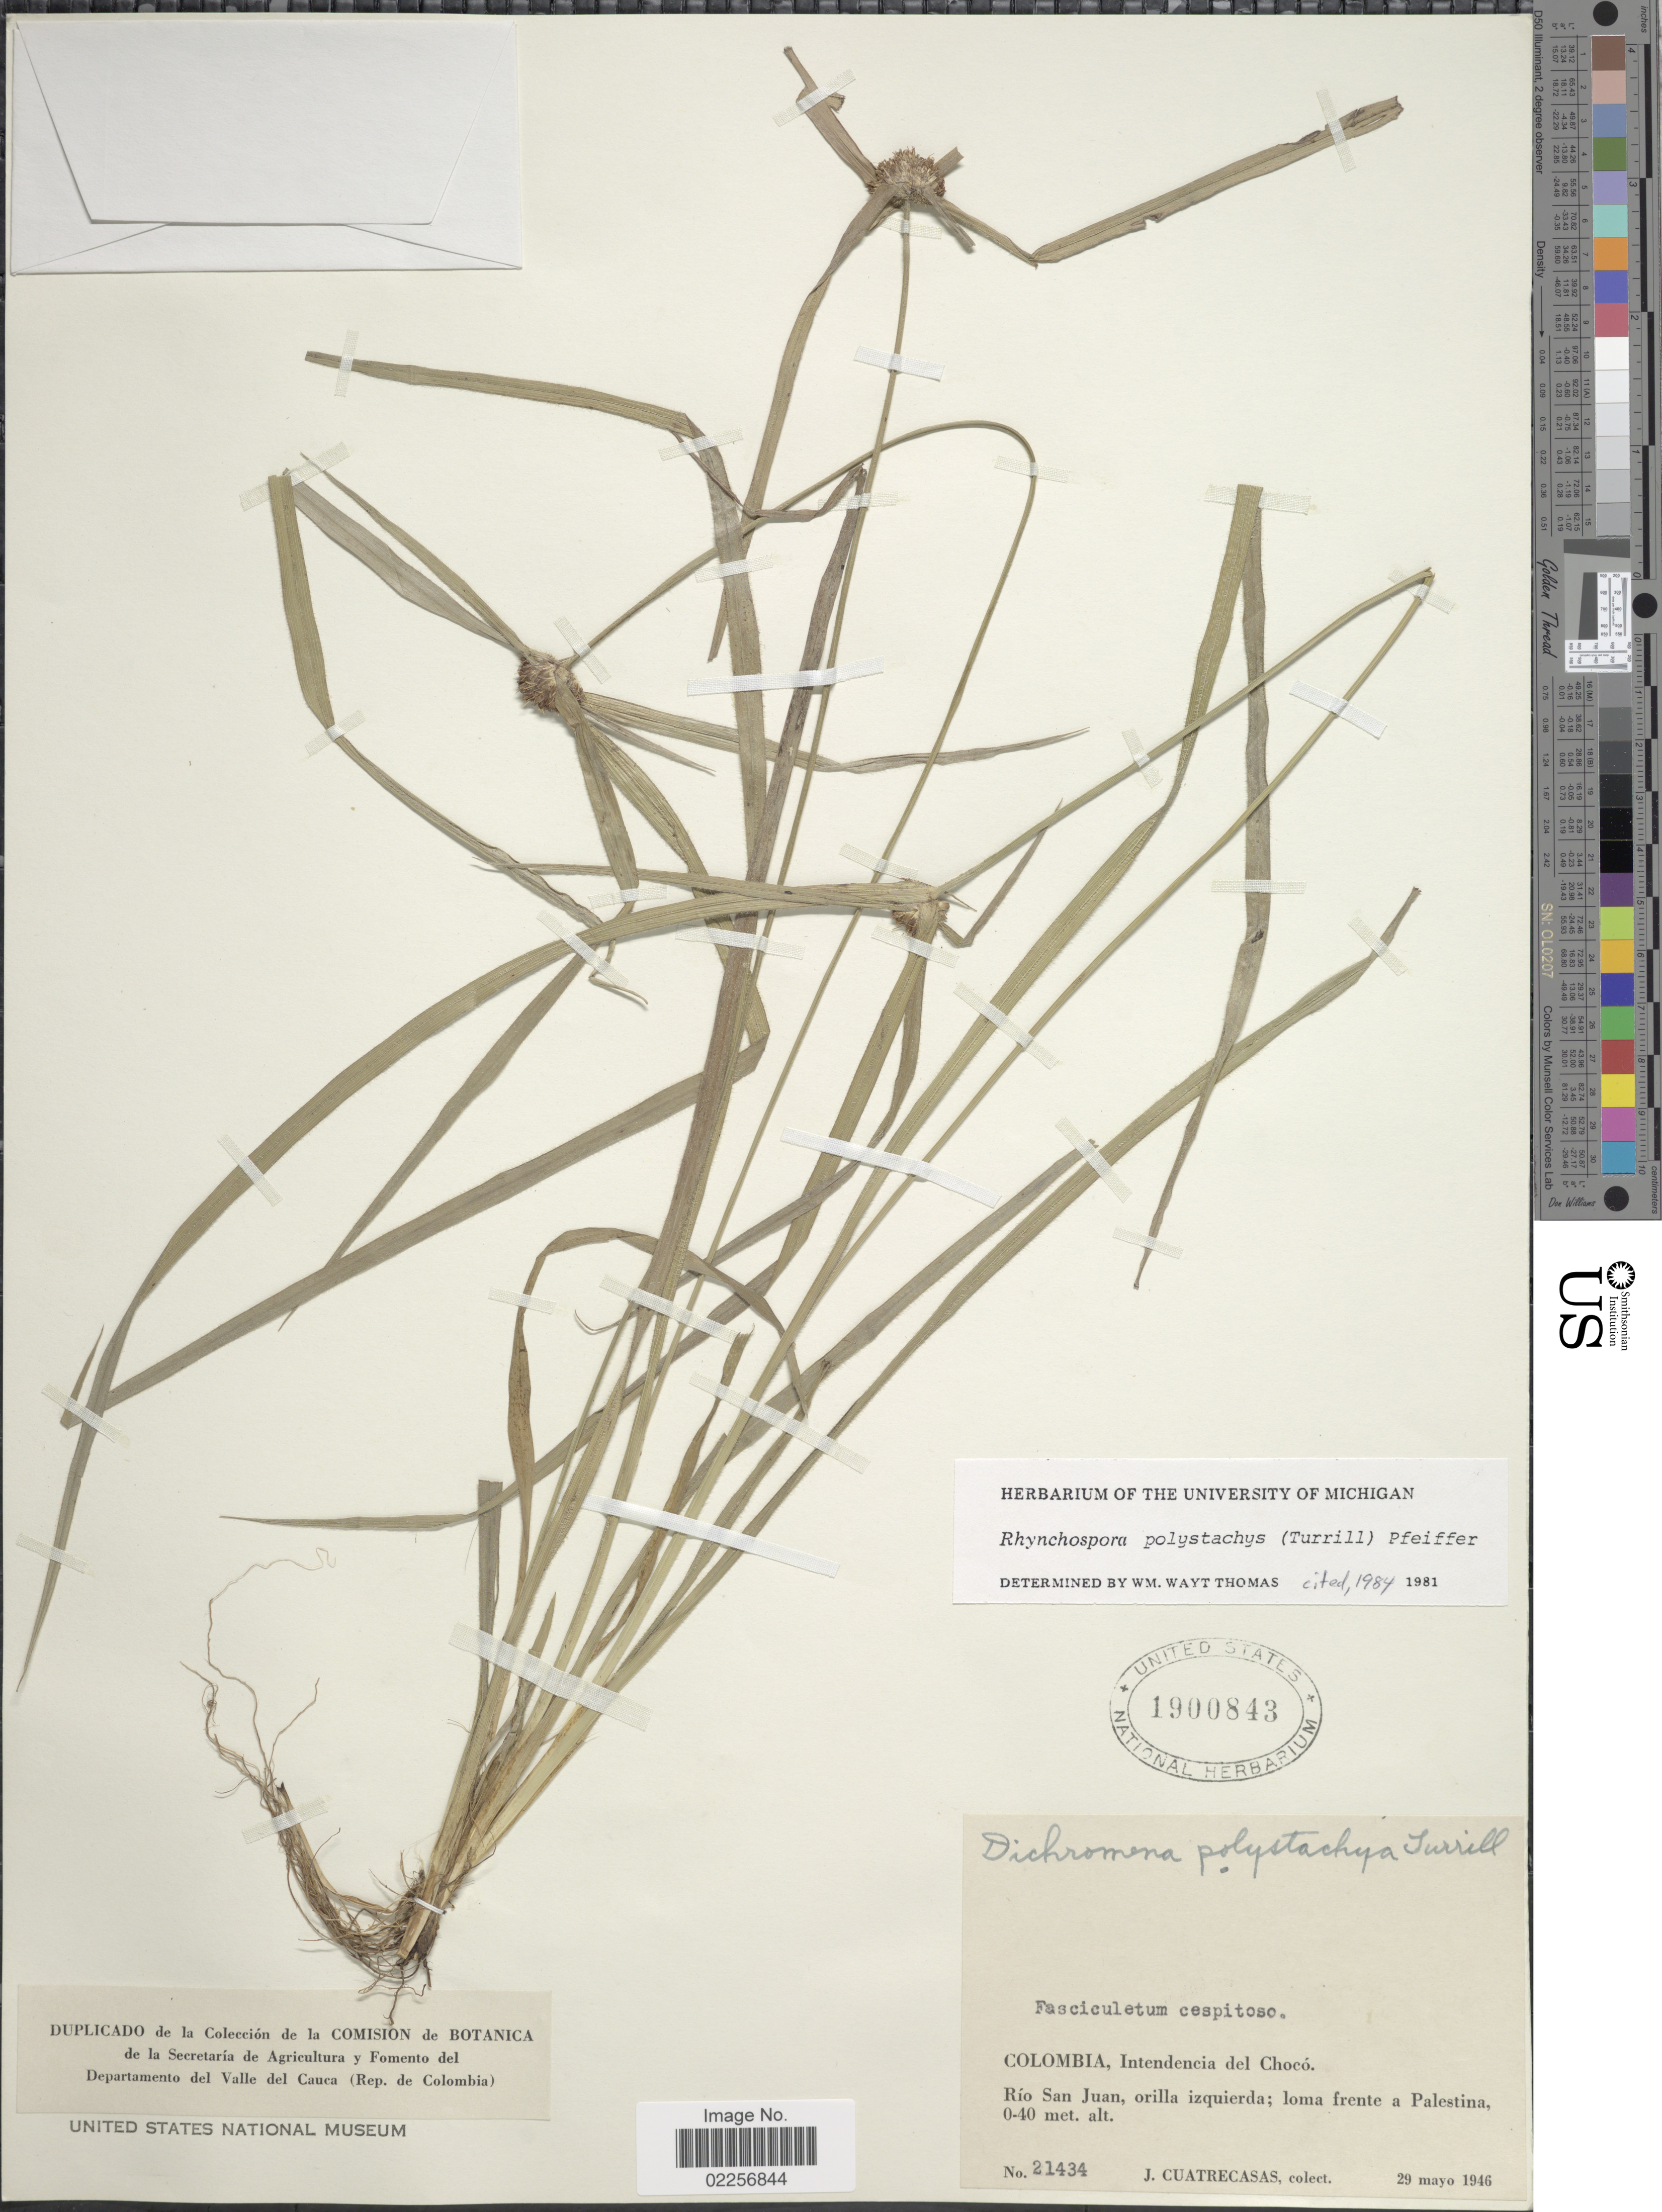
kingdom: Plantae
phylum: Tracheophyta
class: Liliopsida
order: Poales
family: Cyperaceae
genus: Rhynchospora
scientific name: Rhynchospora polystachys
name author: (Turrill) H. Pfeiff.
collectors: J. Cuatrecasas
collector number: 21434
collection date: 1946-05-29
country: Colombia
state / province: Chocó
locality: Intendencia del Choco. Rio San Juan, orilla izuierda; loma frente a Palestina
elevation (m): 0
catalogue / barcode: US 1900843